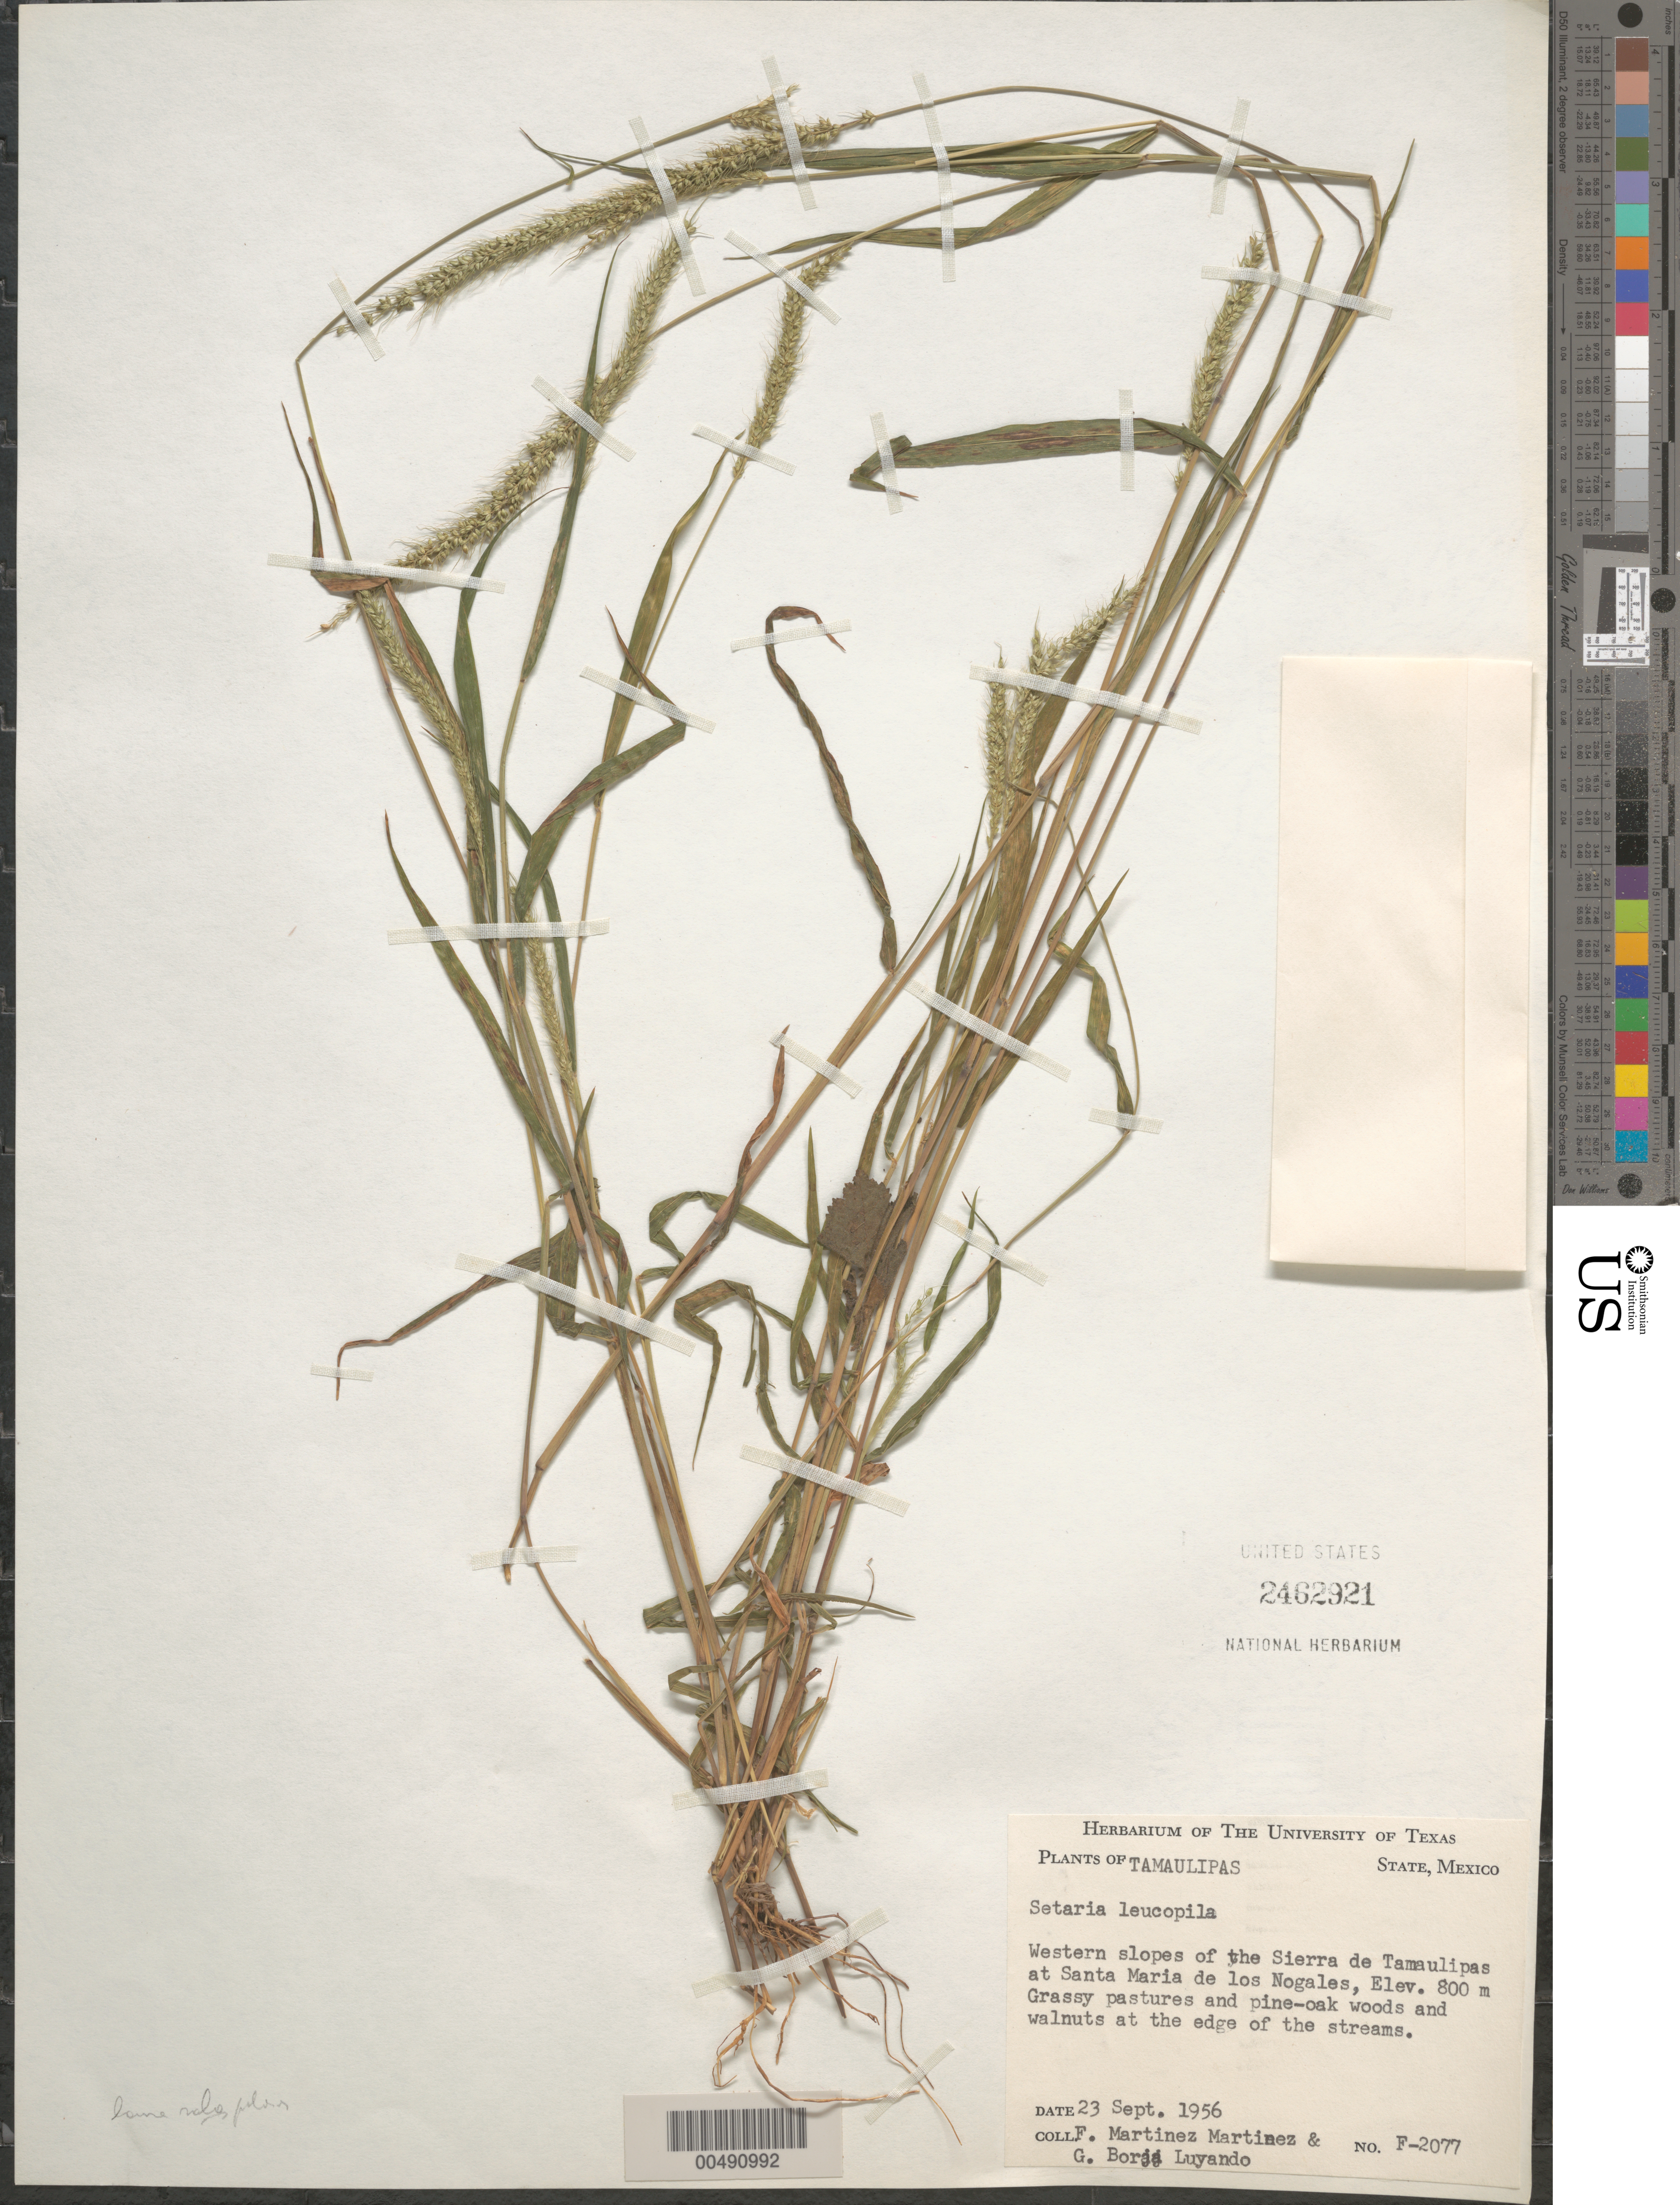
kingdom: Plantae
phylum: Tracheophyta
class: Liliopsida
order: Poales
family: Poaceae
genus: Setaria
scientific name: Setaria leucopila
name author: (Scribn. & Merr.) K. Schum.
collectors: F. Martinez-M. & G. Borja-Luyando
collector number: F-2077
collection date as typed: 23 Sep 1956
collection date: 1956-09-23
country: Mexico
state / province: Tamaulipas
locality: W slopes of the Sierra de Tamaulipas at Santa Maria de los Nogales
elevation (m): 800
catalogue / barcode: US 2462921